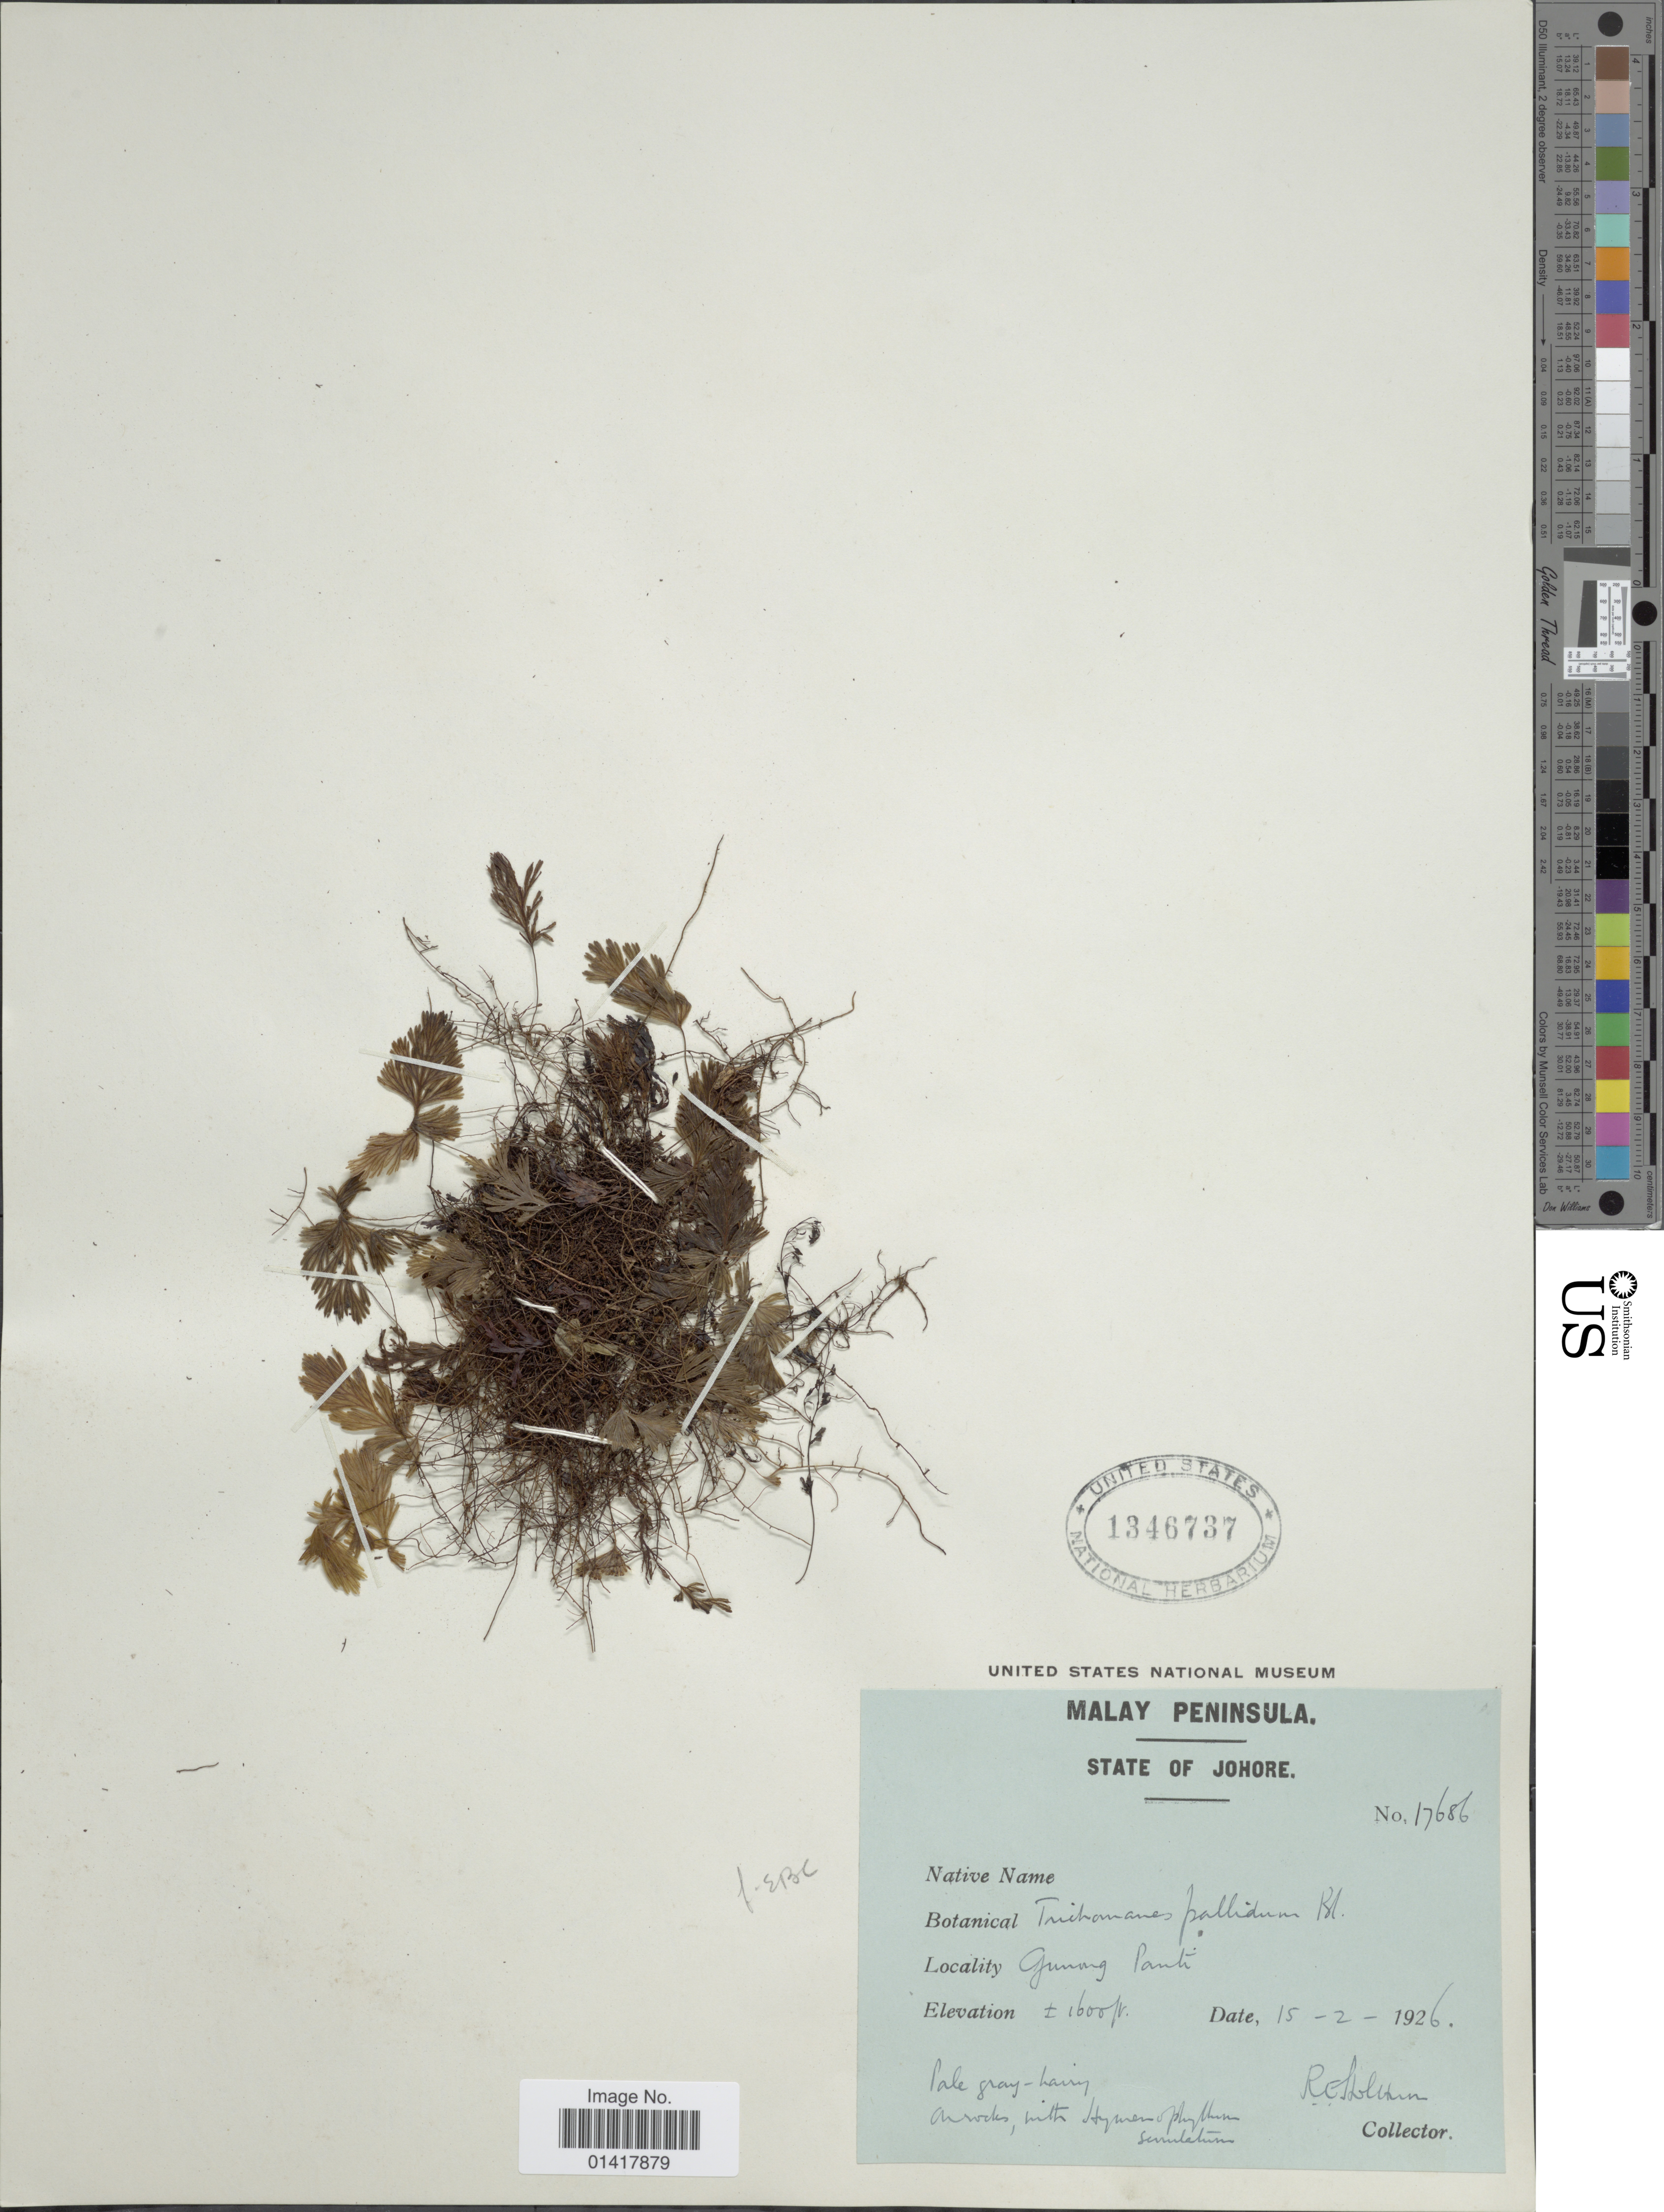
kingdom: Plantae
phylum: Tracheophyta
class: Polypodiopsida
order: Hymenophyllales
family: Hymenophyllaceae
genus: Hymenophyllum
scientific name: Hymenophyllum pallidum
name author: (Blume) Ebihara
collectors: R. E. Holttum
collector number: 17686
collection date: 1926-02-15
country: Malaysia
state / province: Johor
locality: State of Johore. Gumnag Panti [interpreted]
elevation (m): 488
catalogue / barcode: US 1346737